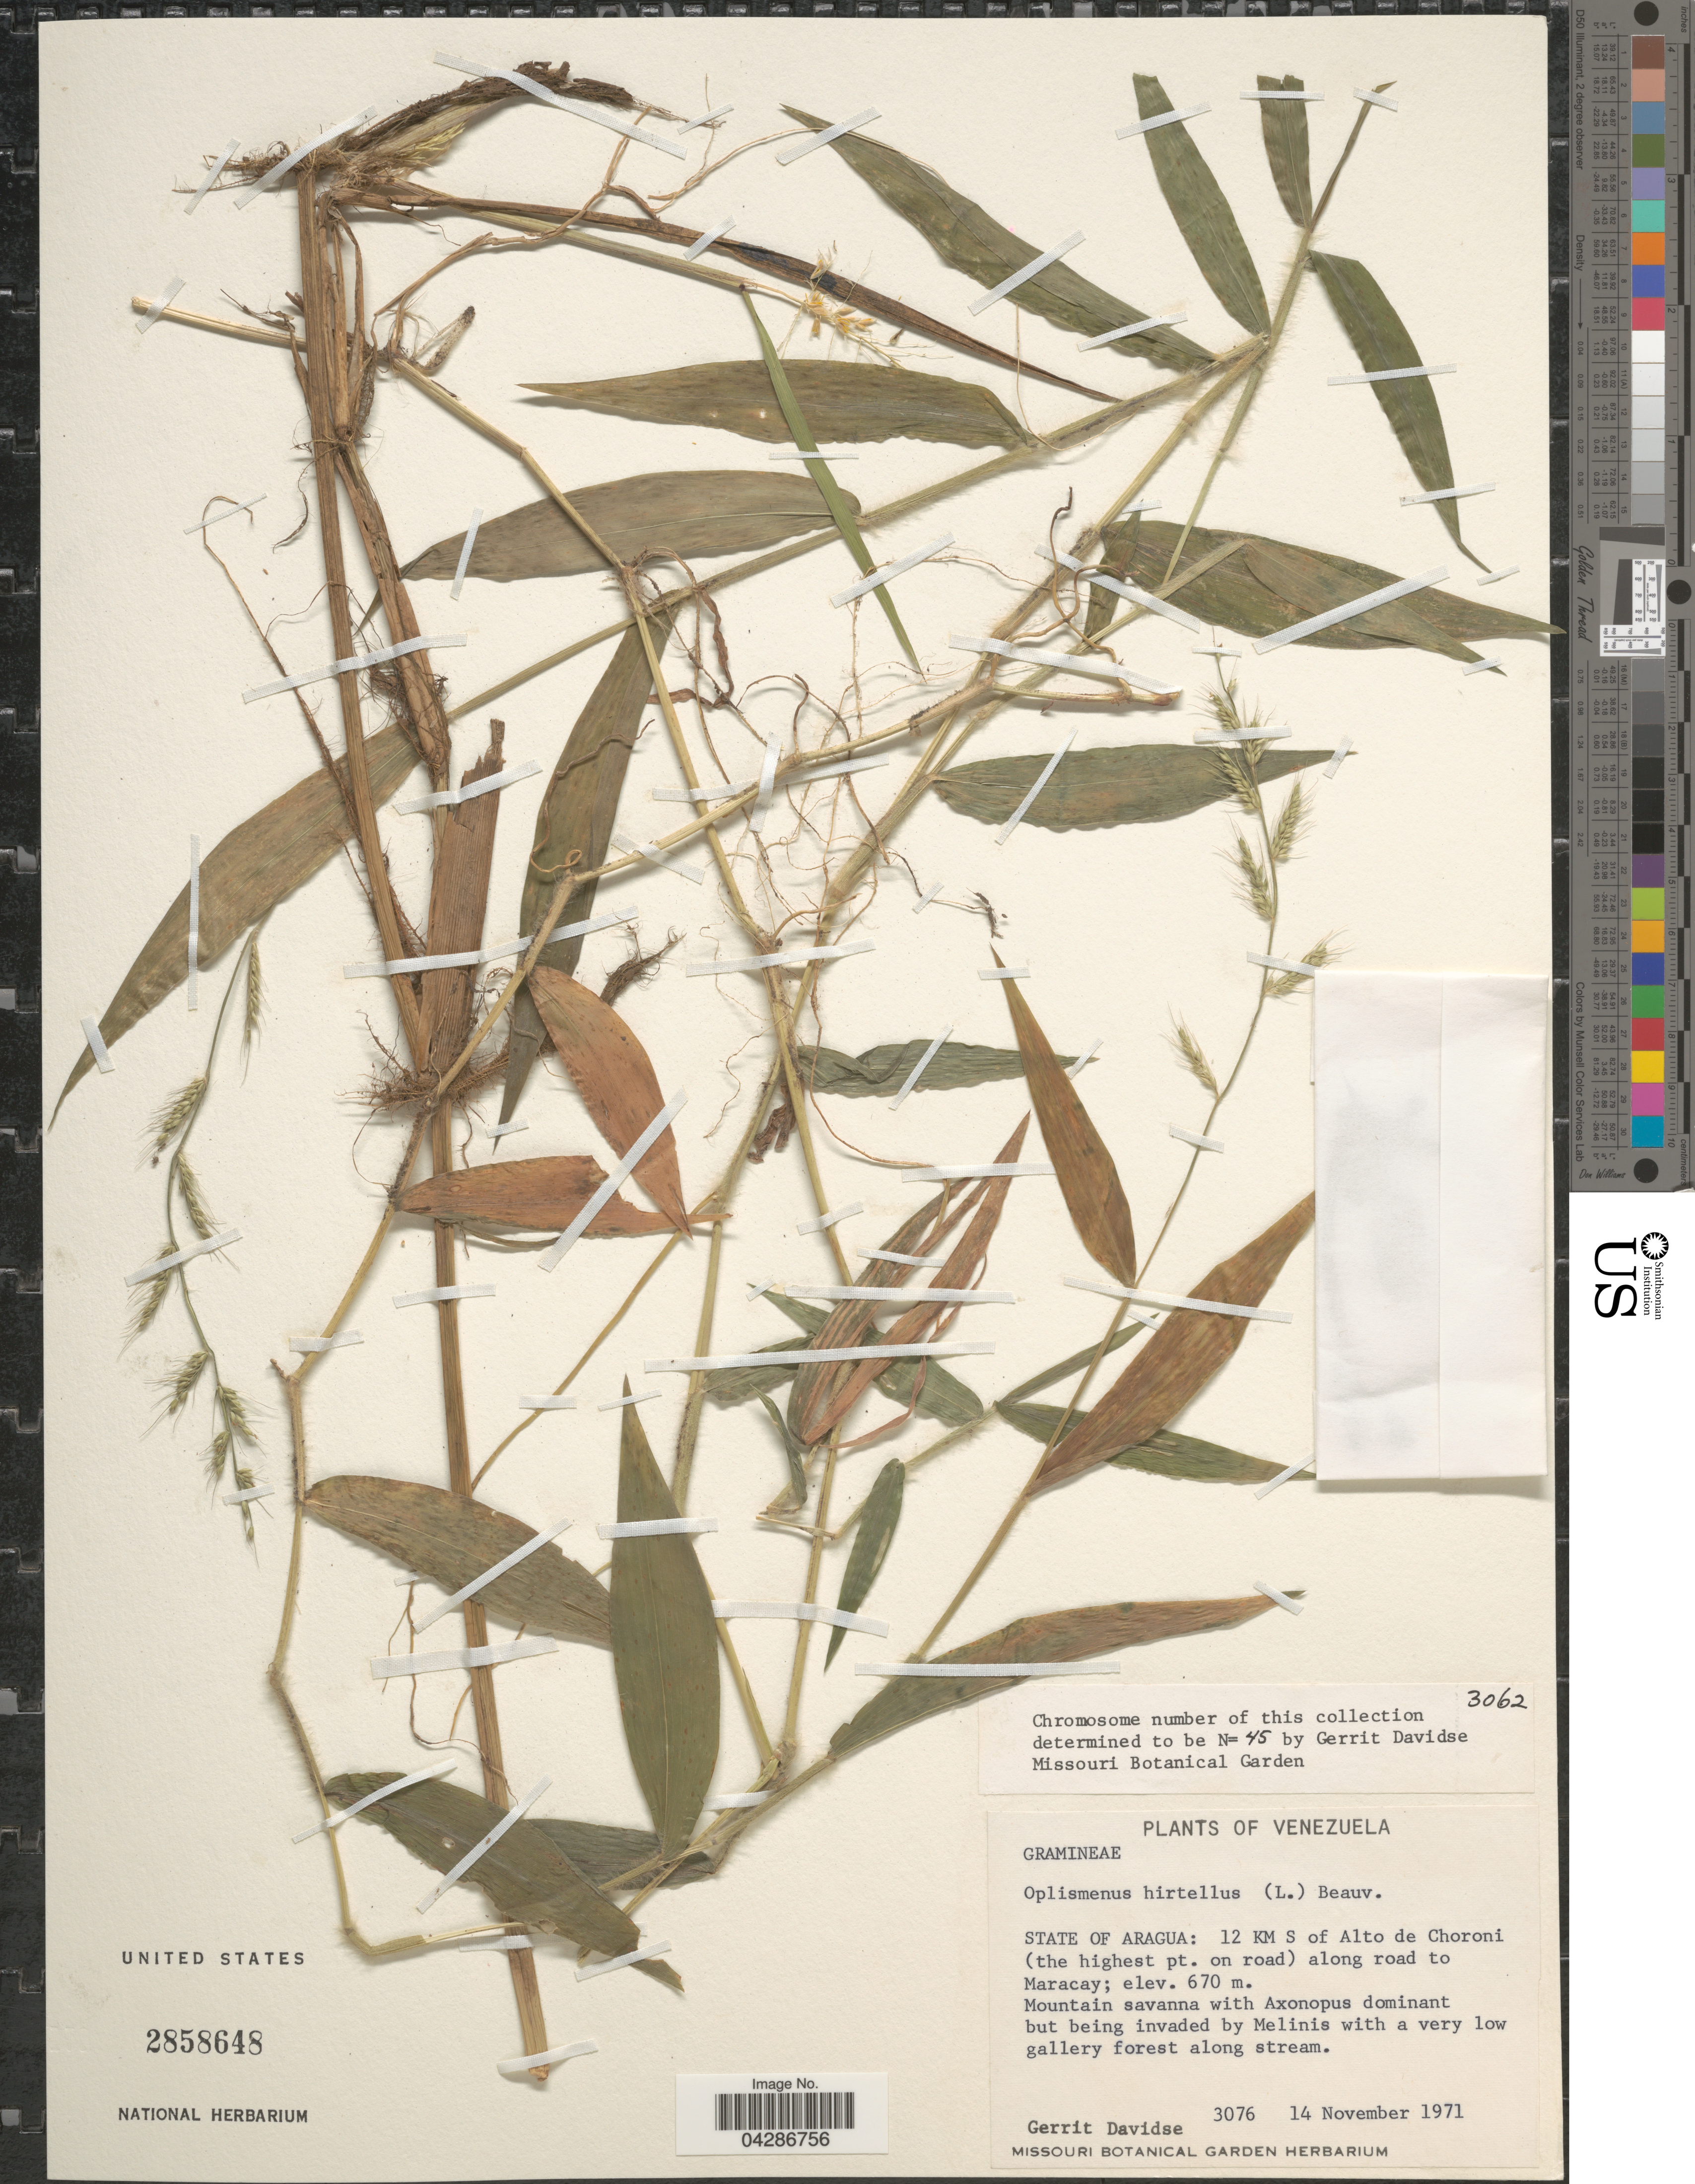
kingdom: Plantae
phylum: Tracheophyta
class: Liliopsida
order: Poales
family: Poaceae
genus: Oplismenus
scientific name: Oplismenus hirtellus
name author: (L.) P. Beauv.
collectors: G. Davidse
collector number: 3076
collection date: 1971-11-14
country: Venezuela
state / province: Aragua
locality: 12 KM S of Alto de Choroni (the highest pt. on road) along road to Maracay.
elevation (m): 670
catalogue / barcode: US 2858648